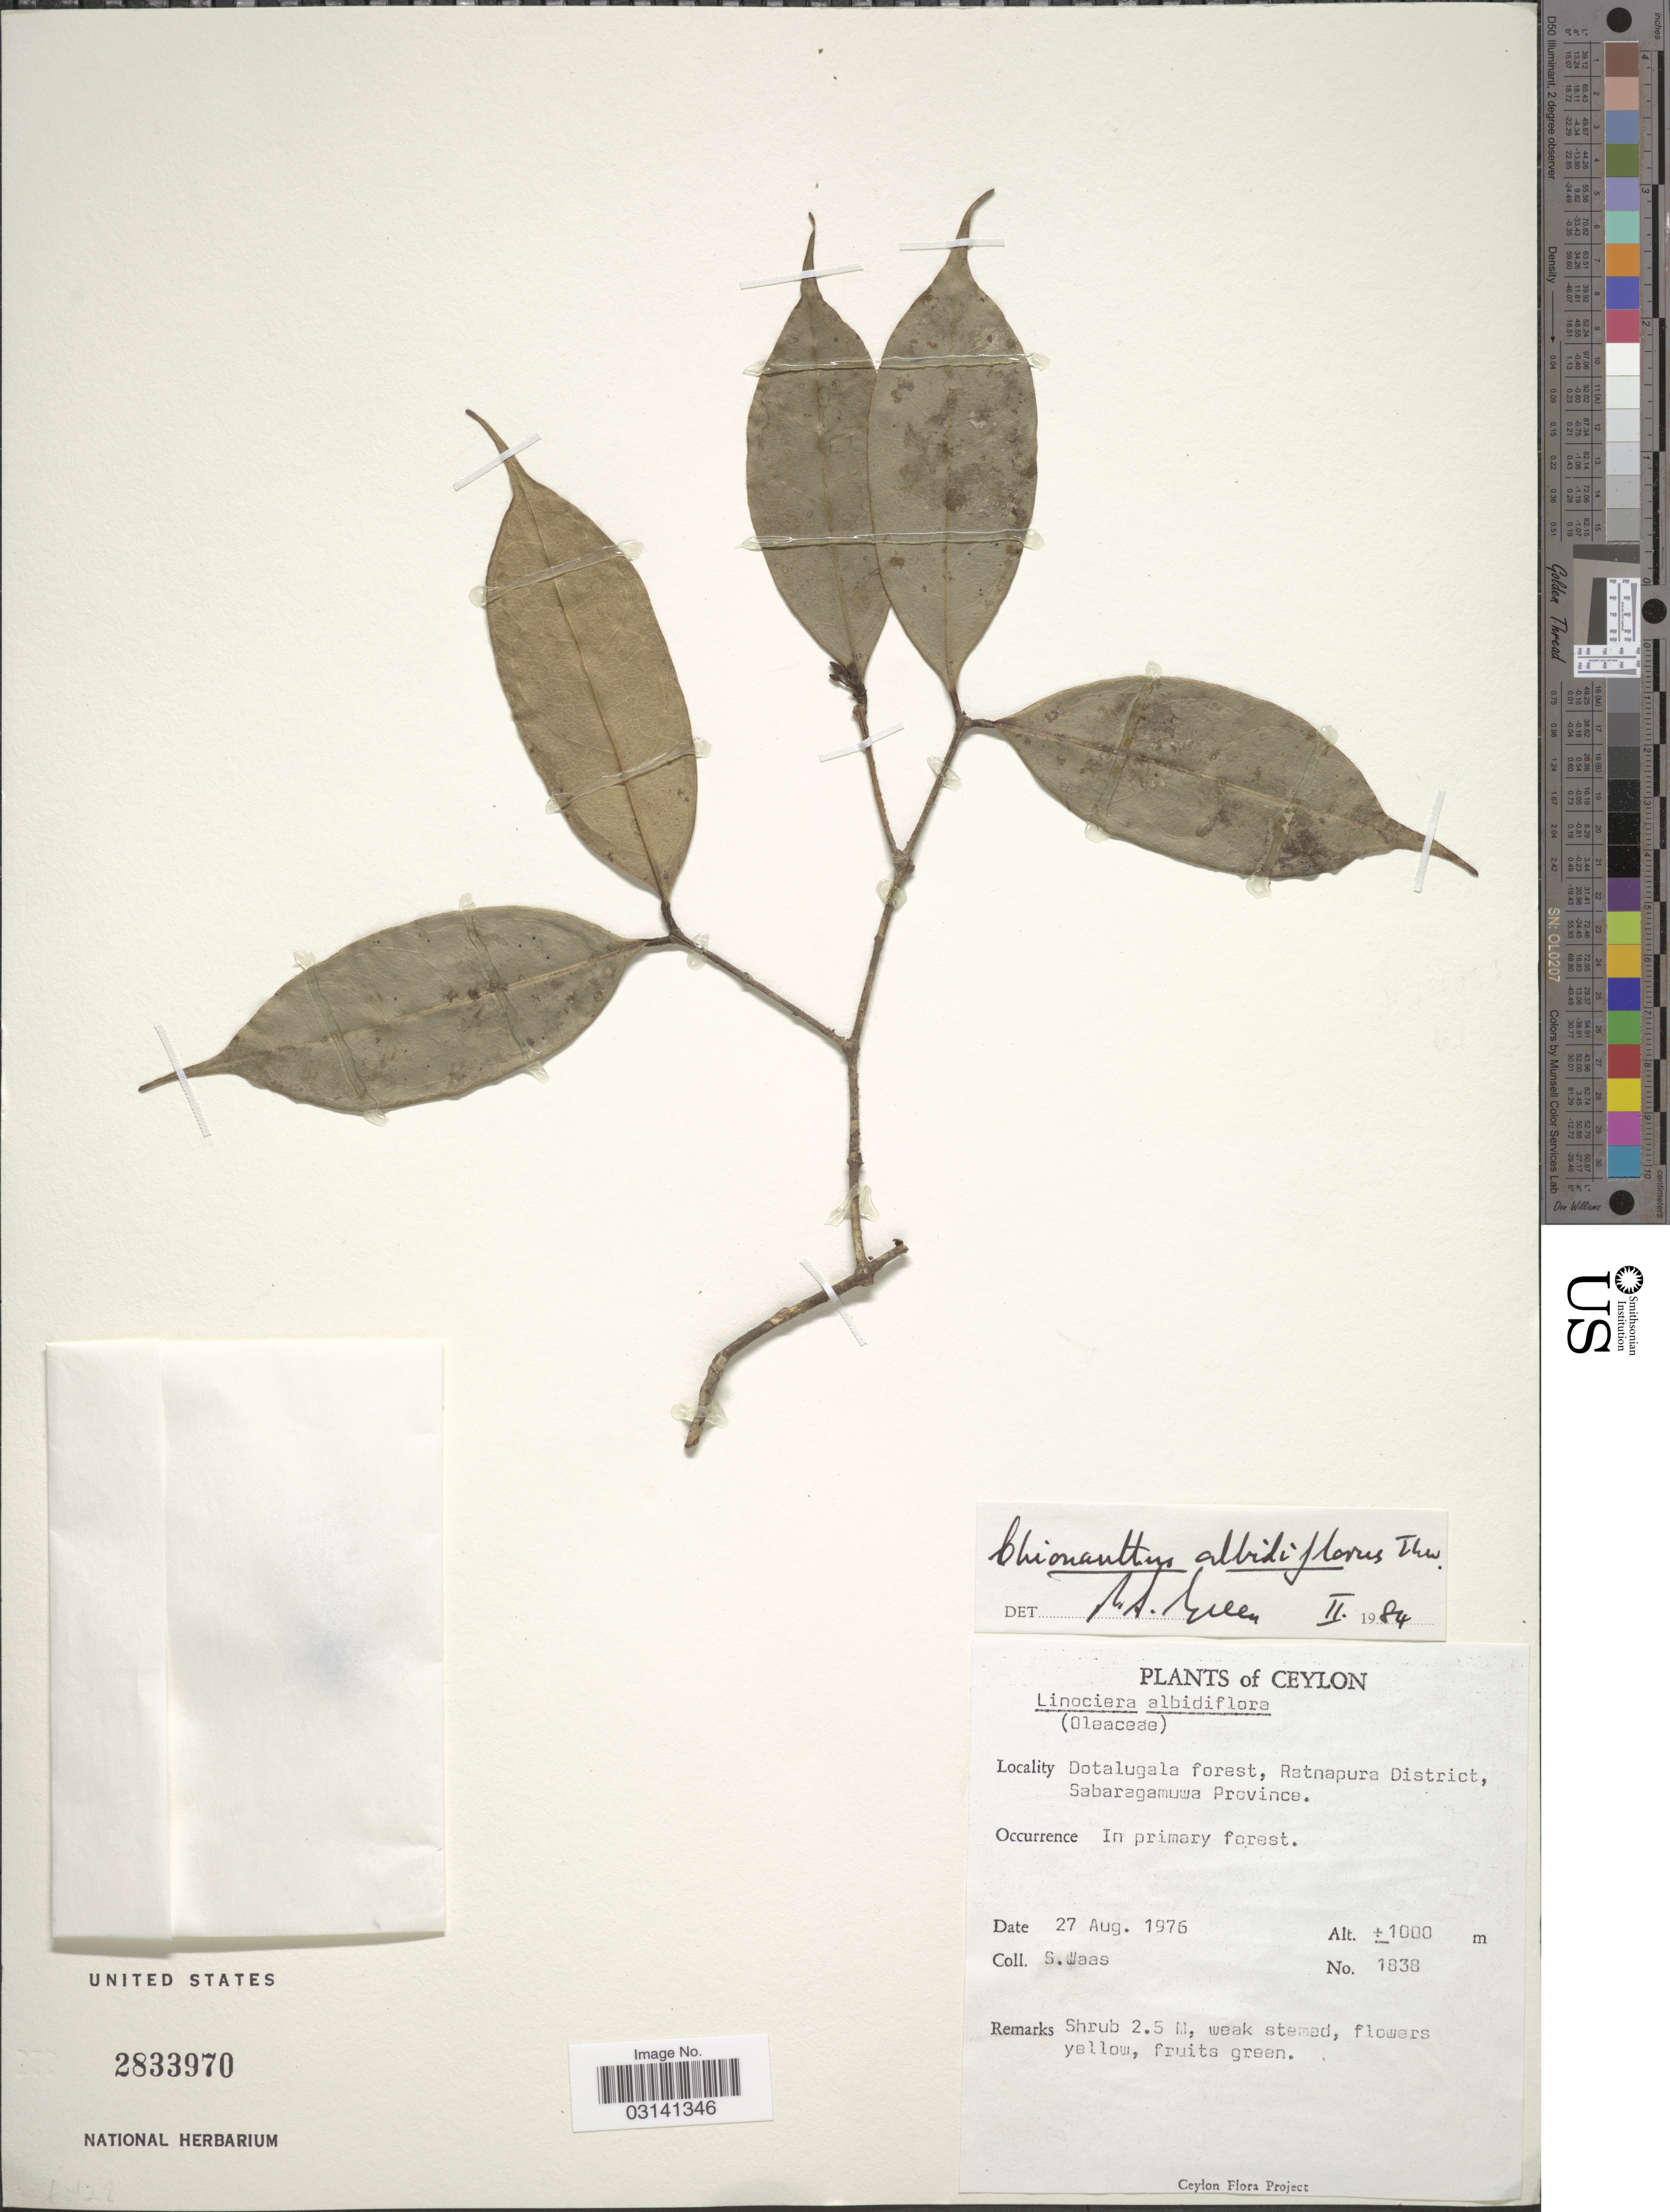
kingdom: Plantae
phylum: Tracheophyta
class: Magnoliopsida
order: Lamiales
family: Oleaceae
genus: Chionanthus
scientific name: Chionanthus albidiflorus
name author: Thwaites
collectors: S. Waas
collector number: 1838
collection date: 1976-08-27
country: Sri Lanka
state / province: Sabaragamuwa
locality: Ceylon, Dotalugala forest, Ratnapura District.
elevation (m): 1000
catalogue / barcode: US 2833970